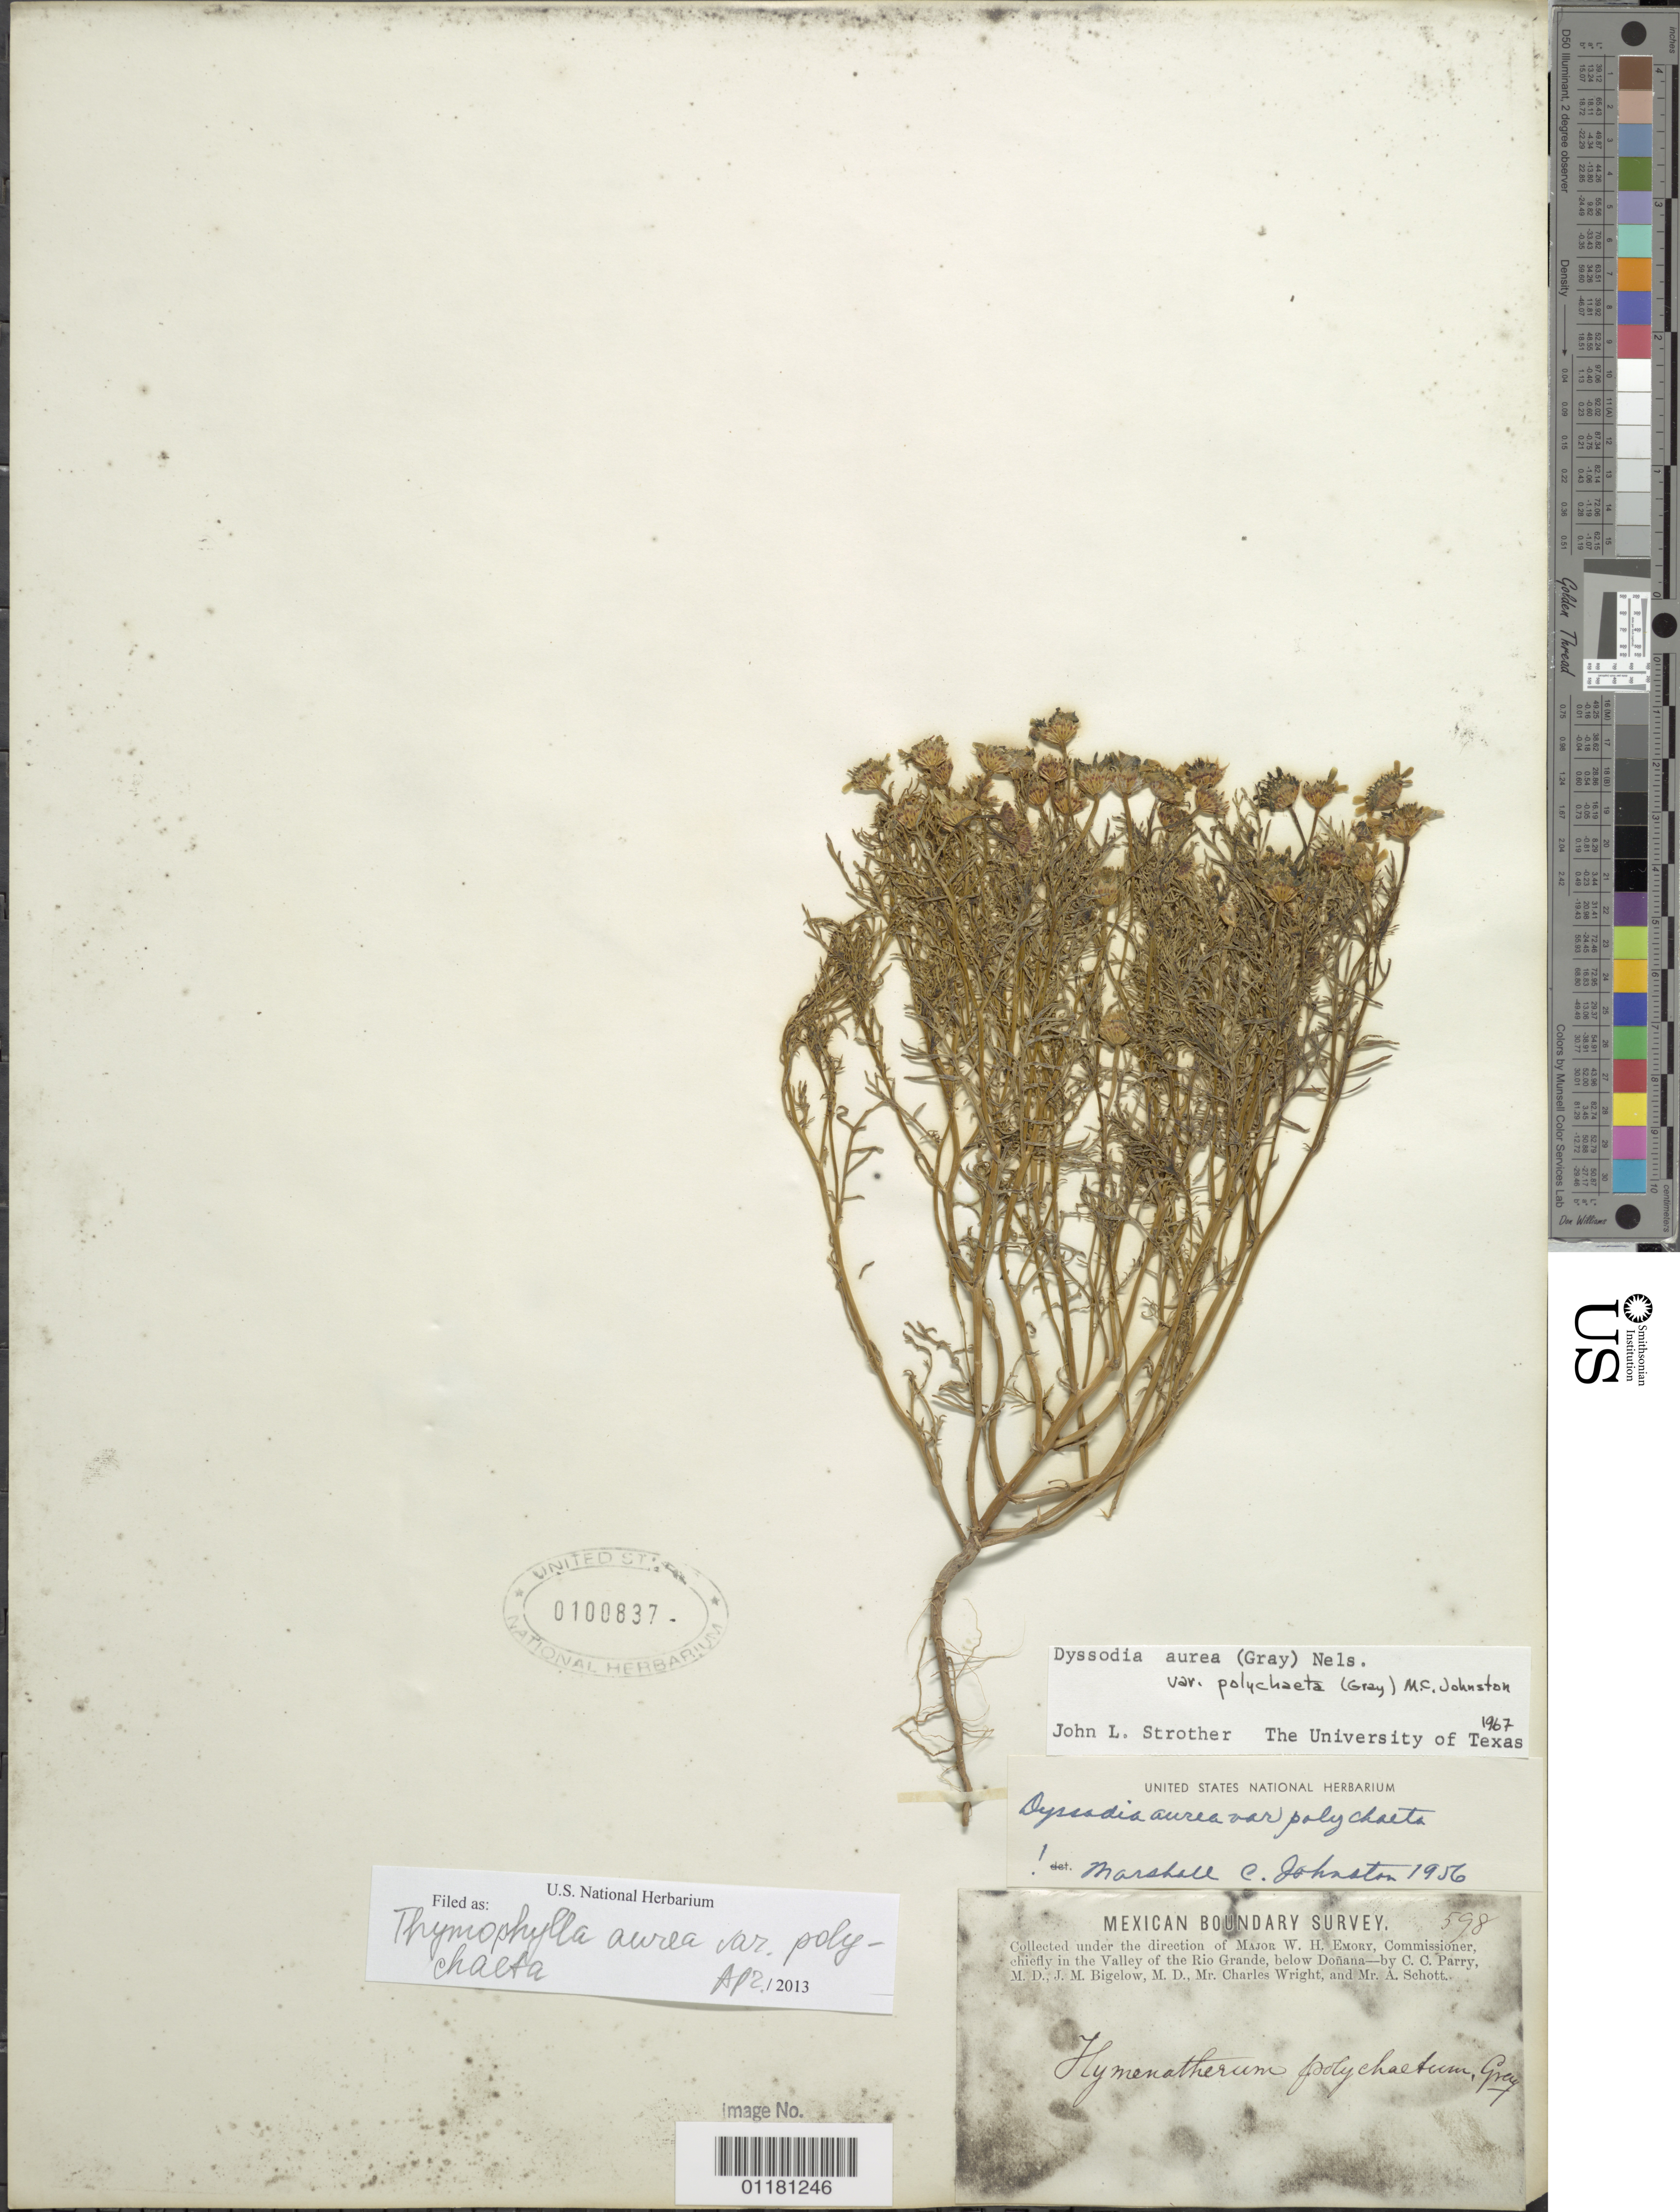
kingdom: Plantae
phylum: Tracheophyta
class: Magnoliopsida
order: Asterales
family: Asteraceae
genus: Thymophylla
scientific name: Thymophylla aurea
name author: (A. Gray) Greene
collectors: C. C. Parry, J. M. Bigelow, C. Wright & A. Schott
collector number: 598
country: United States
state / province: Texas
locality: in the Valley of the Rio Grande, below Donana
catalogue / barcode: US 100837